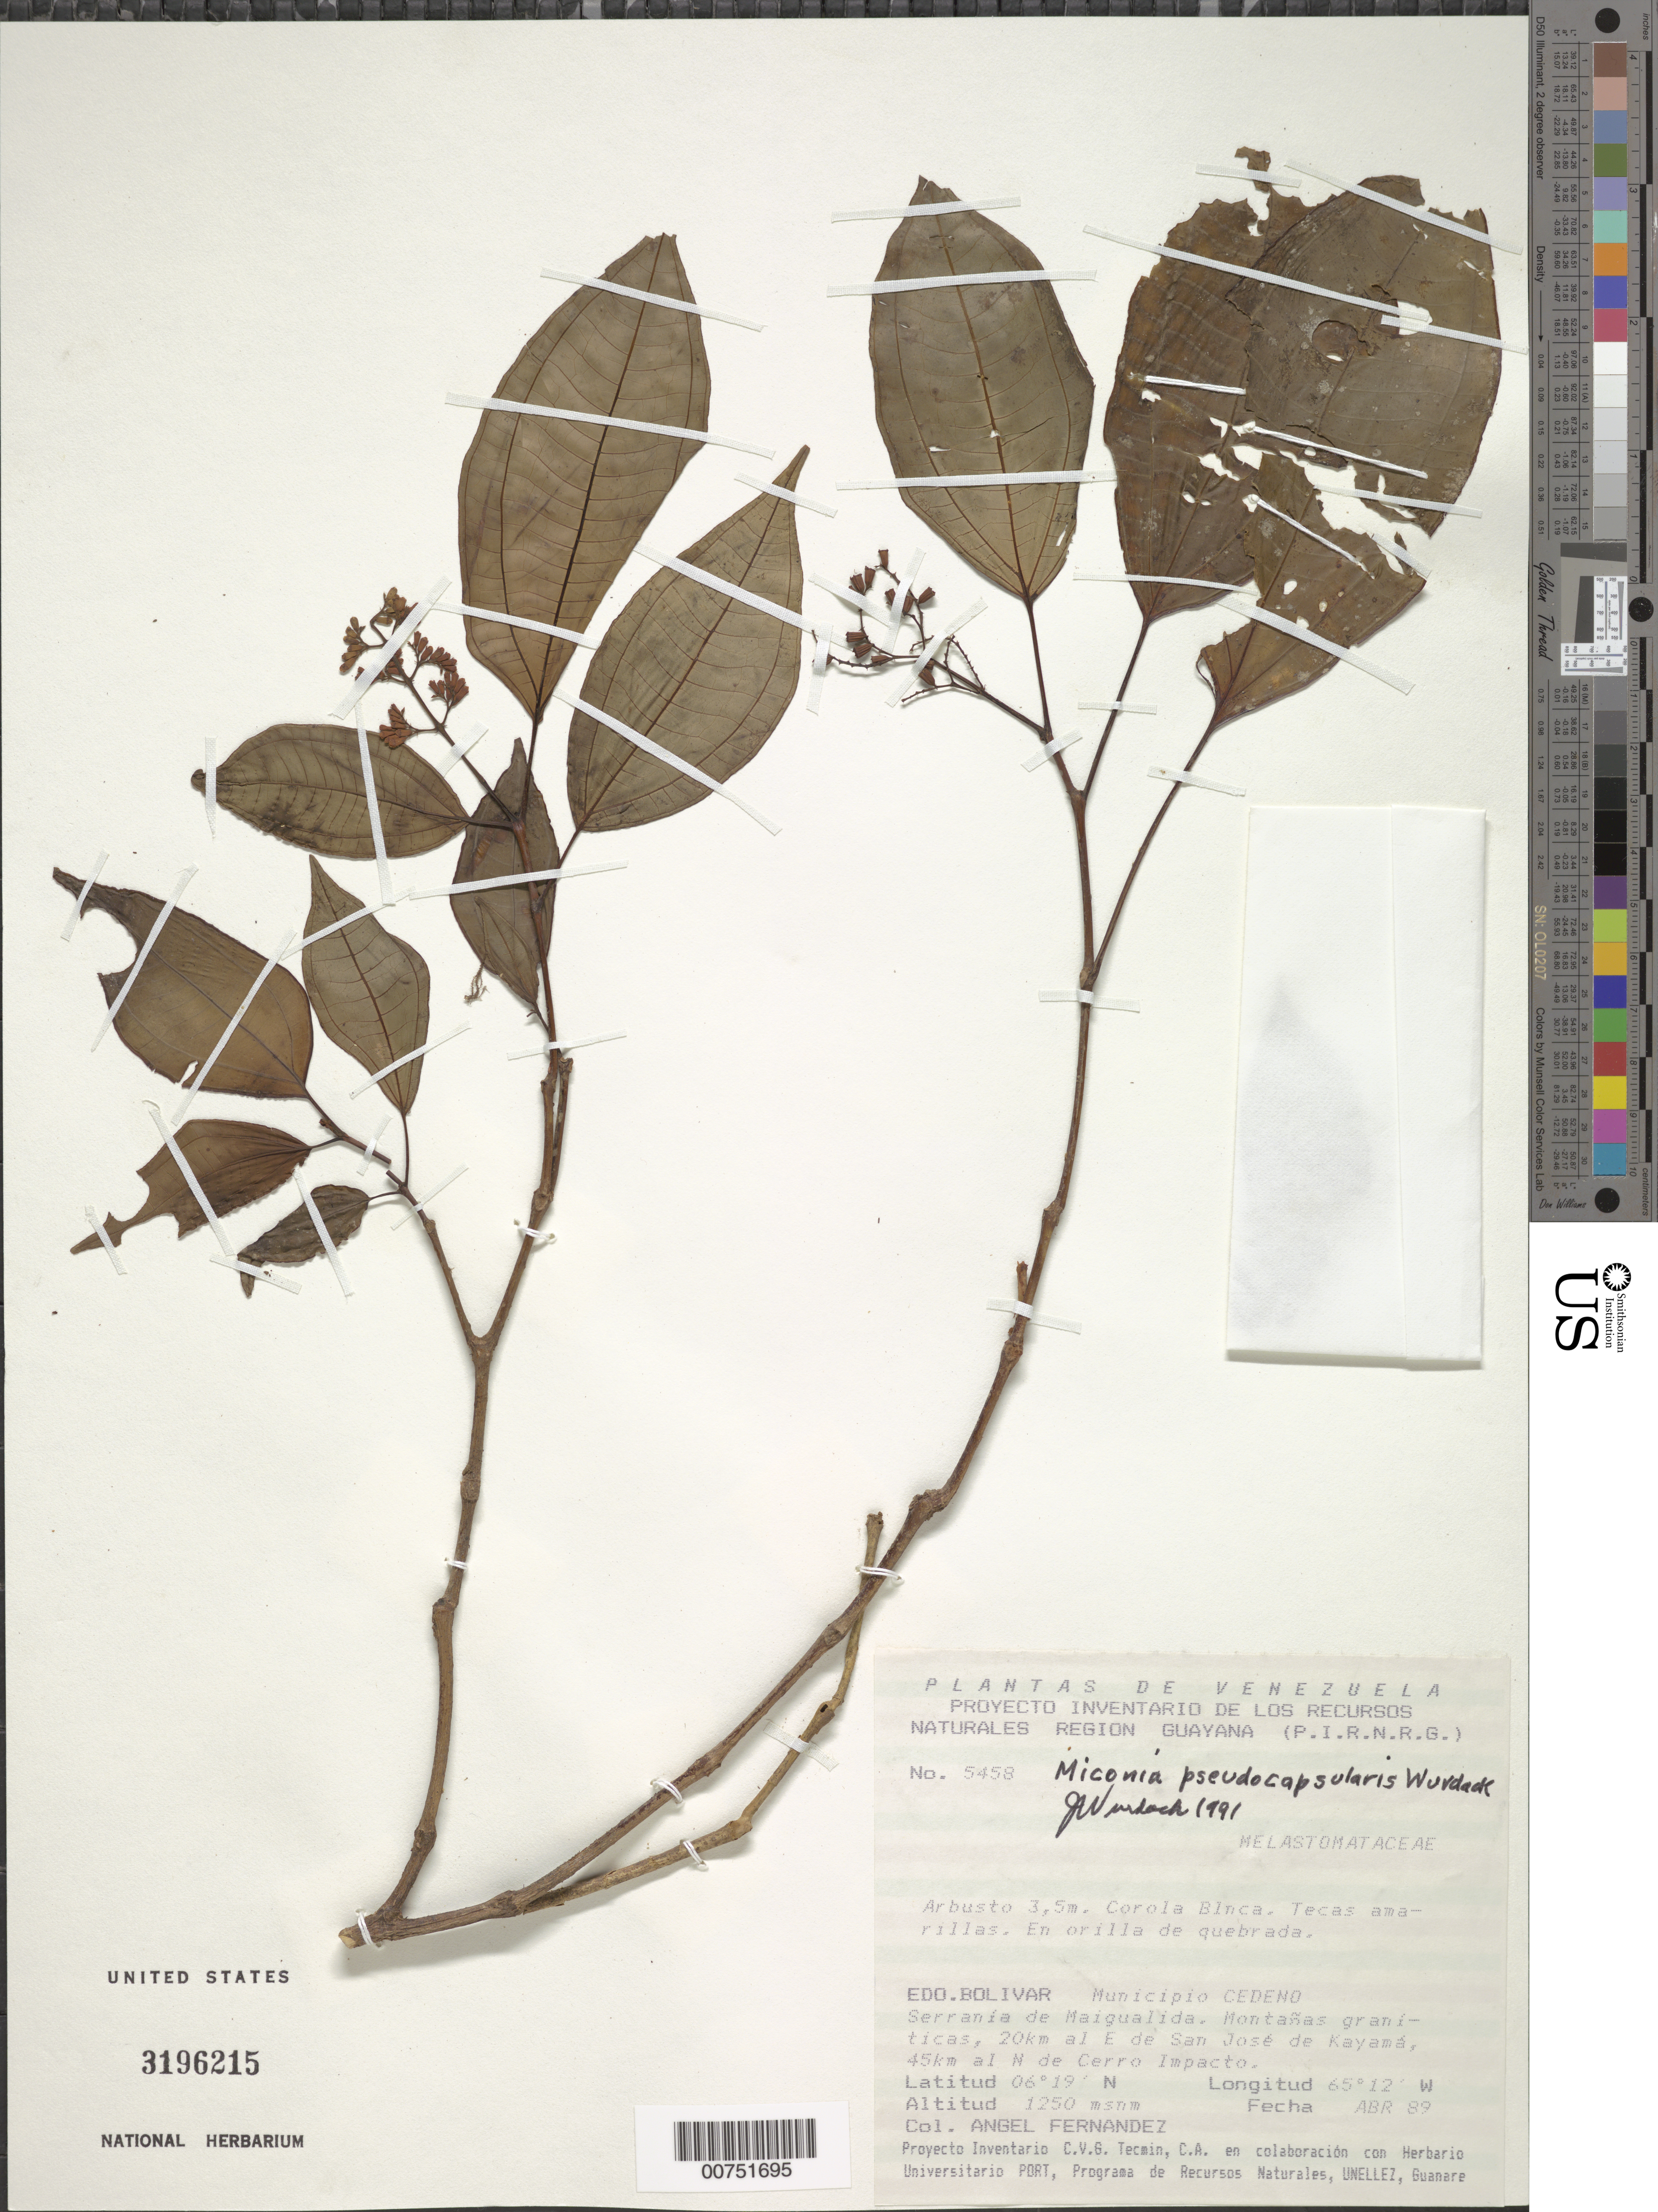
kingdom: Plantae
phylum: Tracheophyta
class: Magnoliopsida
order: Myrtales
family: Melastomataceae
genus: Miconia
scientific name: Miconia pseudocapsularis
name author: Wurdack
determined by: Wurdack, John J., (US), US (UNITED STATES)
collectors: A. Fernández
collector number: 5458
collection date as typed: Apr-89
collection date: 1989-04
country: Venezuela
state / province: Bolívar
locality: Mun. Cedeño, Serrania de Maigualida, 20 km E de San José de Kayamá, 45 km N de Cerro Impacto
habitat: Granitic mountains; en orilla de quebrada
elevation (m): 1250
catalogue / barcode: US 3196215